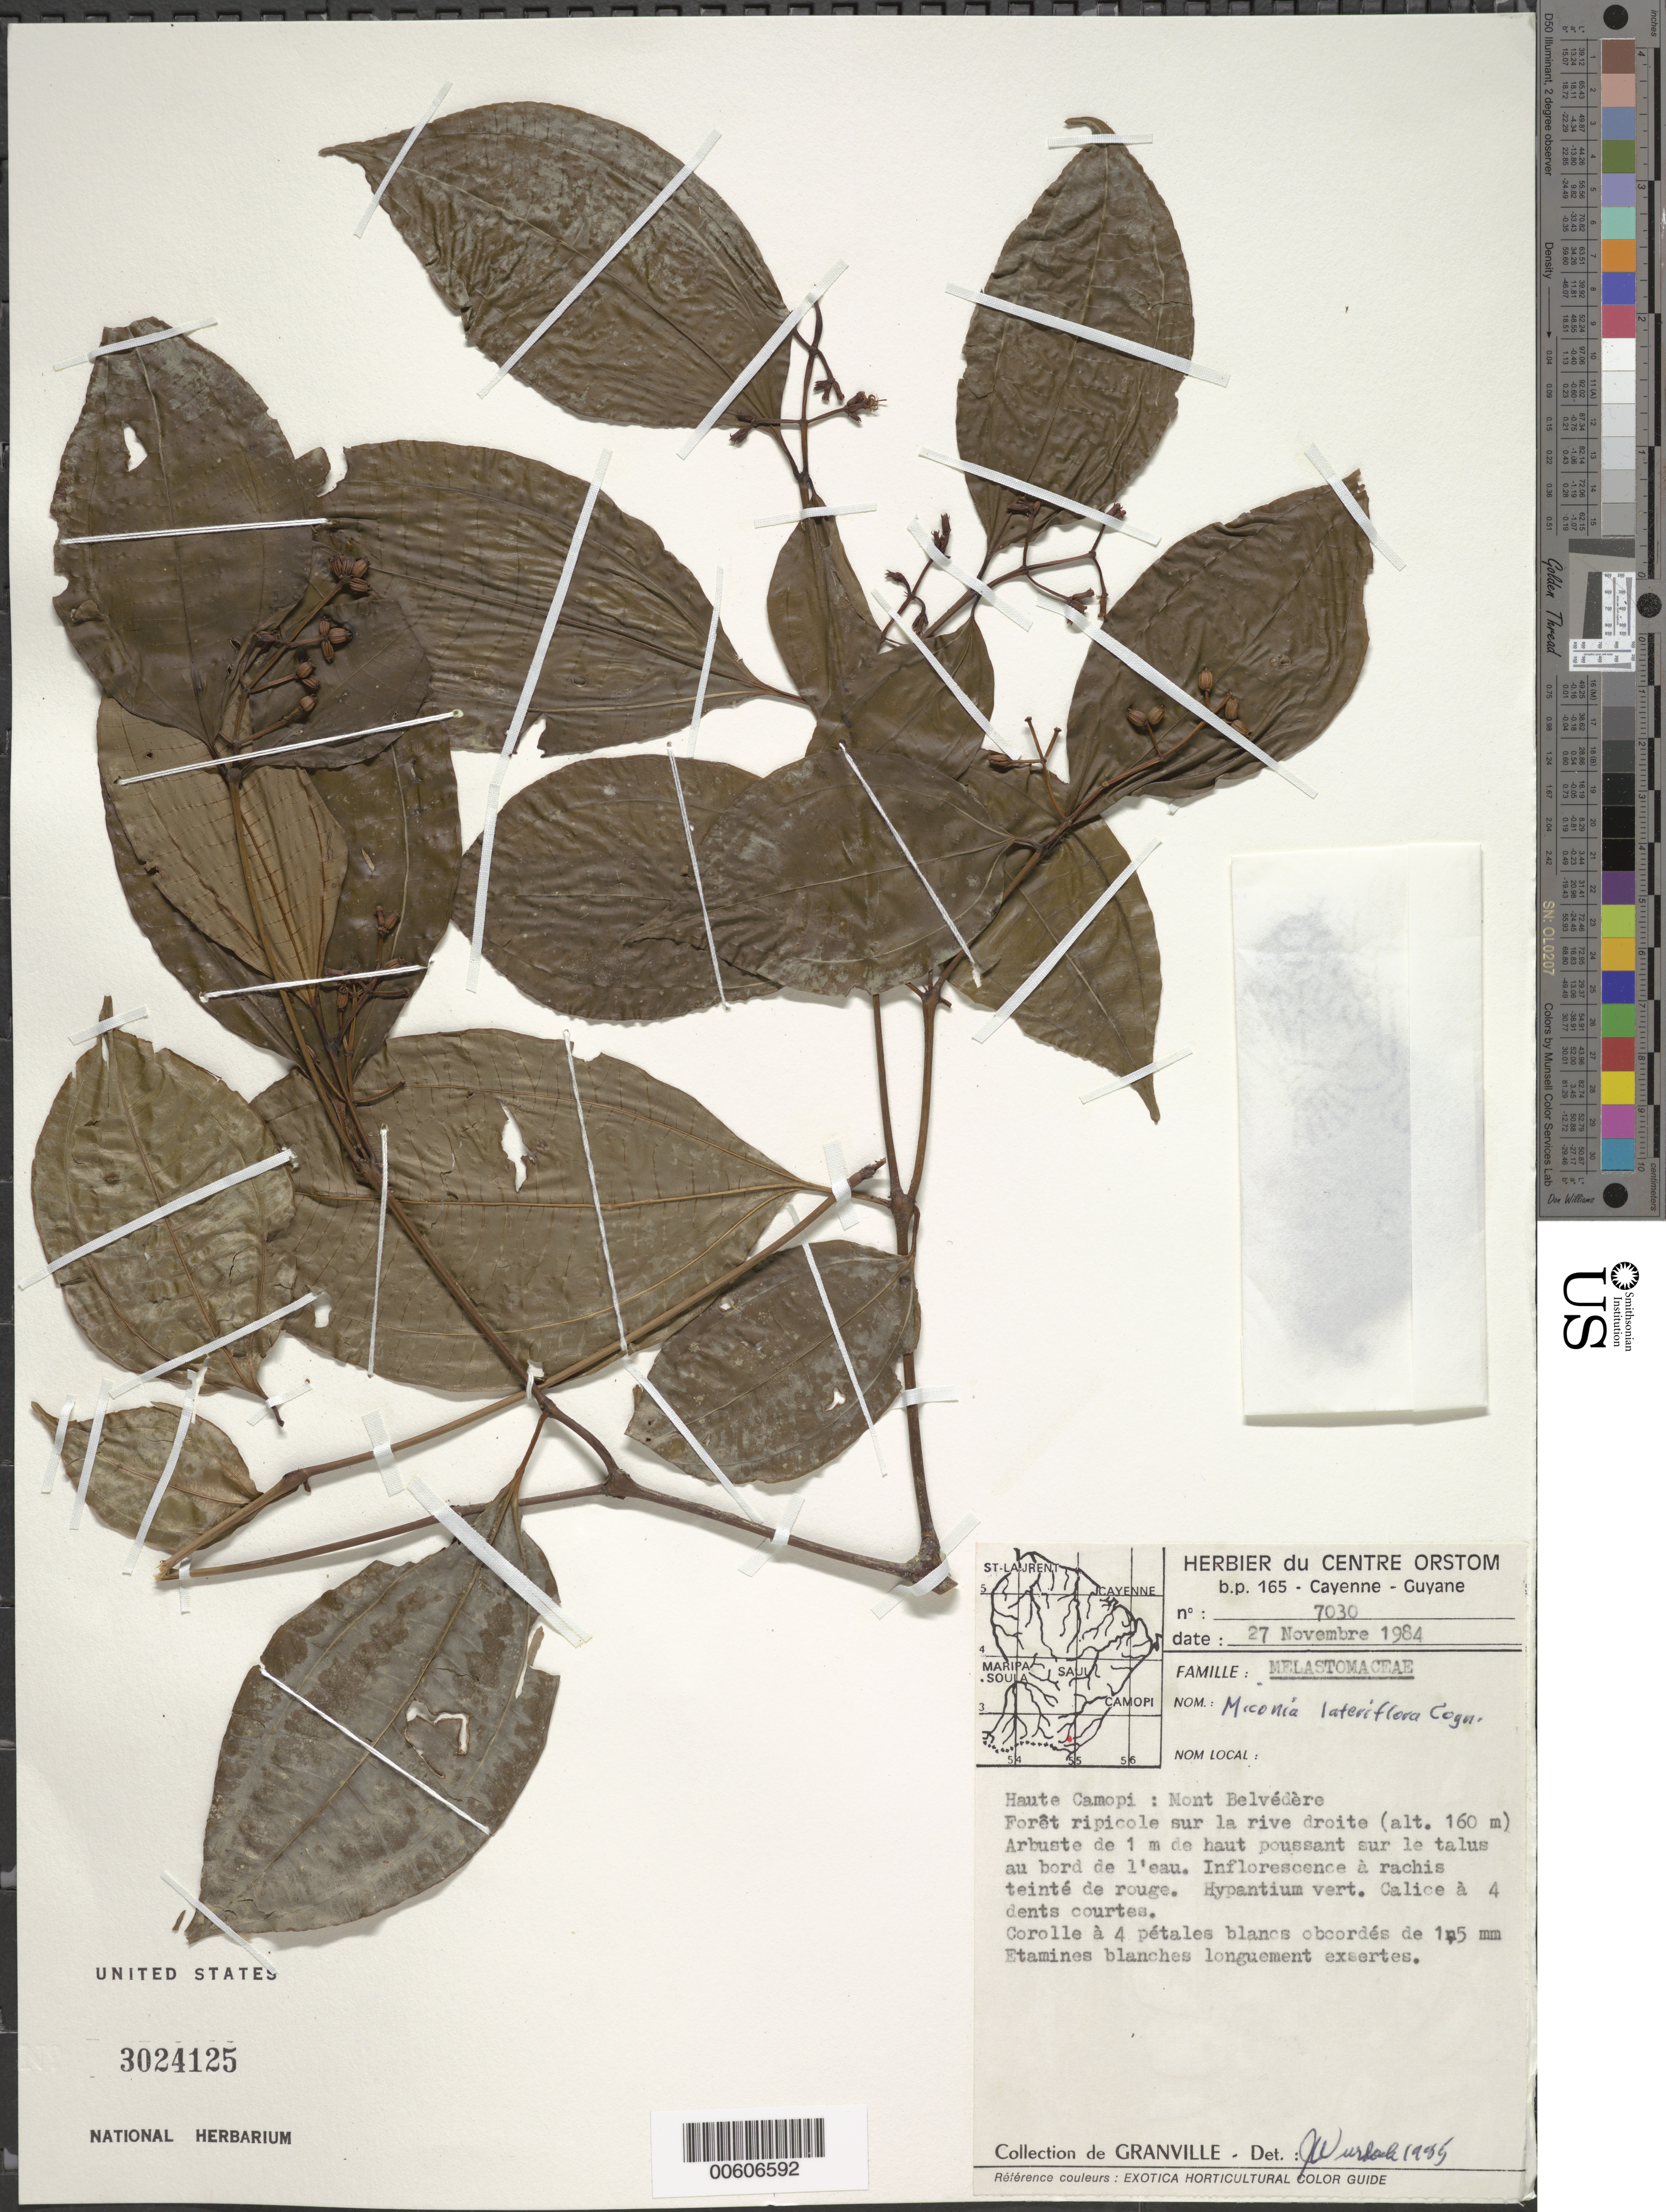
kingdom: Plantae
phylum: Tracheophyta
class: Magnoliopsida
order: Myrtales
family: Melastomataceae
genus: Miconia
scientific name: Miconia lateriflora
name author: Cogn.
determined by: Wurdack, John J., (US), US (UNITED STATES)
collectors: J.-J. de Granville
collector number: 7030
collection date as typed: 27-Nov-84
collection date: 1984-11-27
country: French Guiana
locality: Mont Belvédère, haute Camopi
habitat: Foret ripicole sur la rive droite. Poussant sur le talus au bord de l'eau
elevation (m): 160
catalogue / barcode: US 3024125